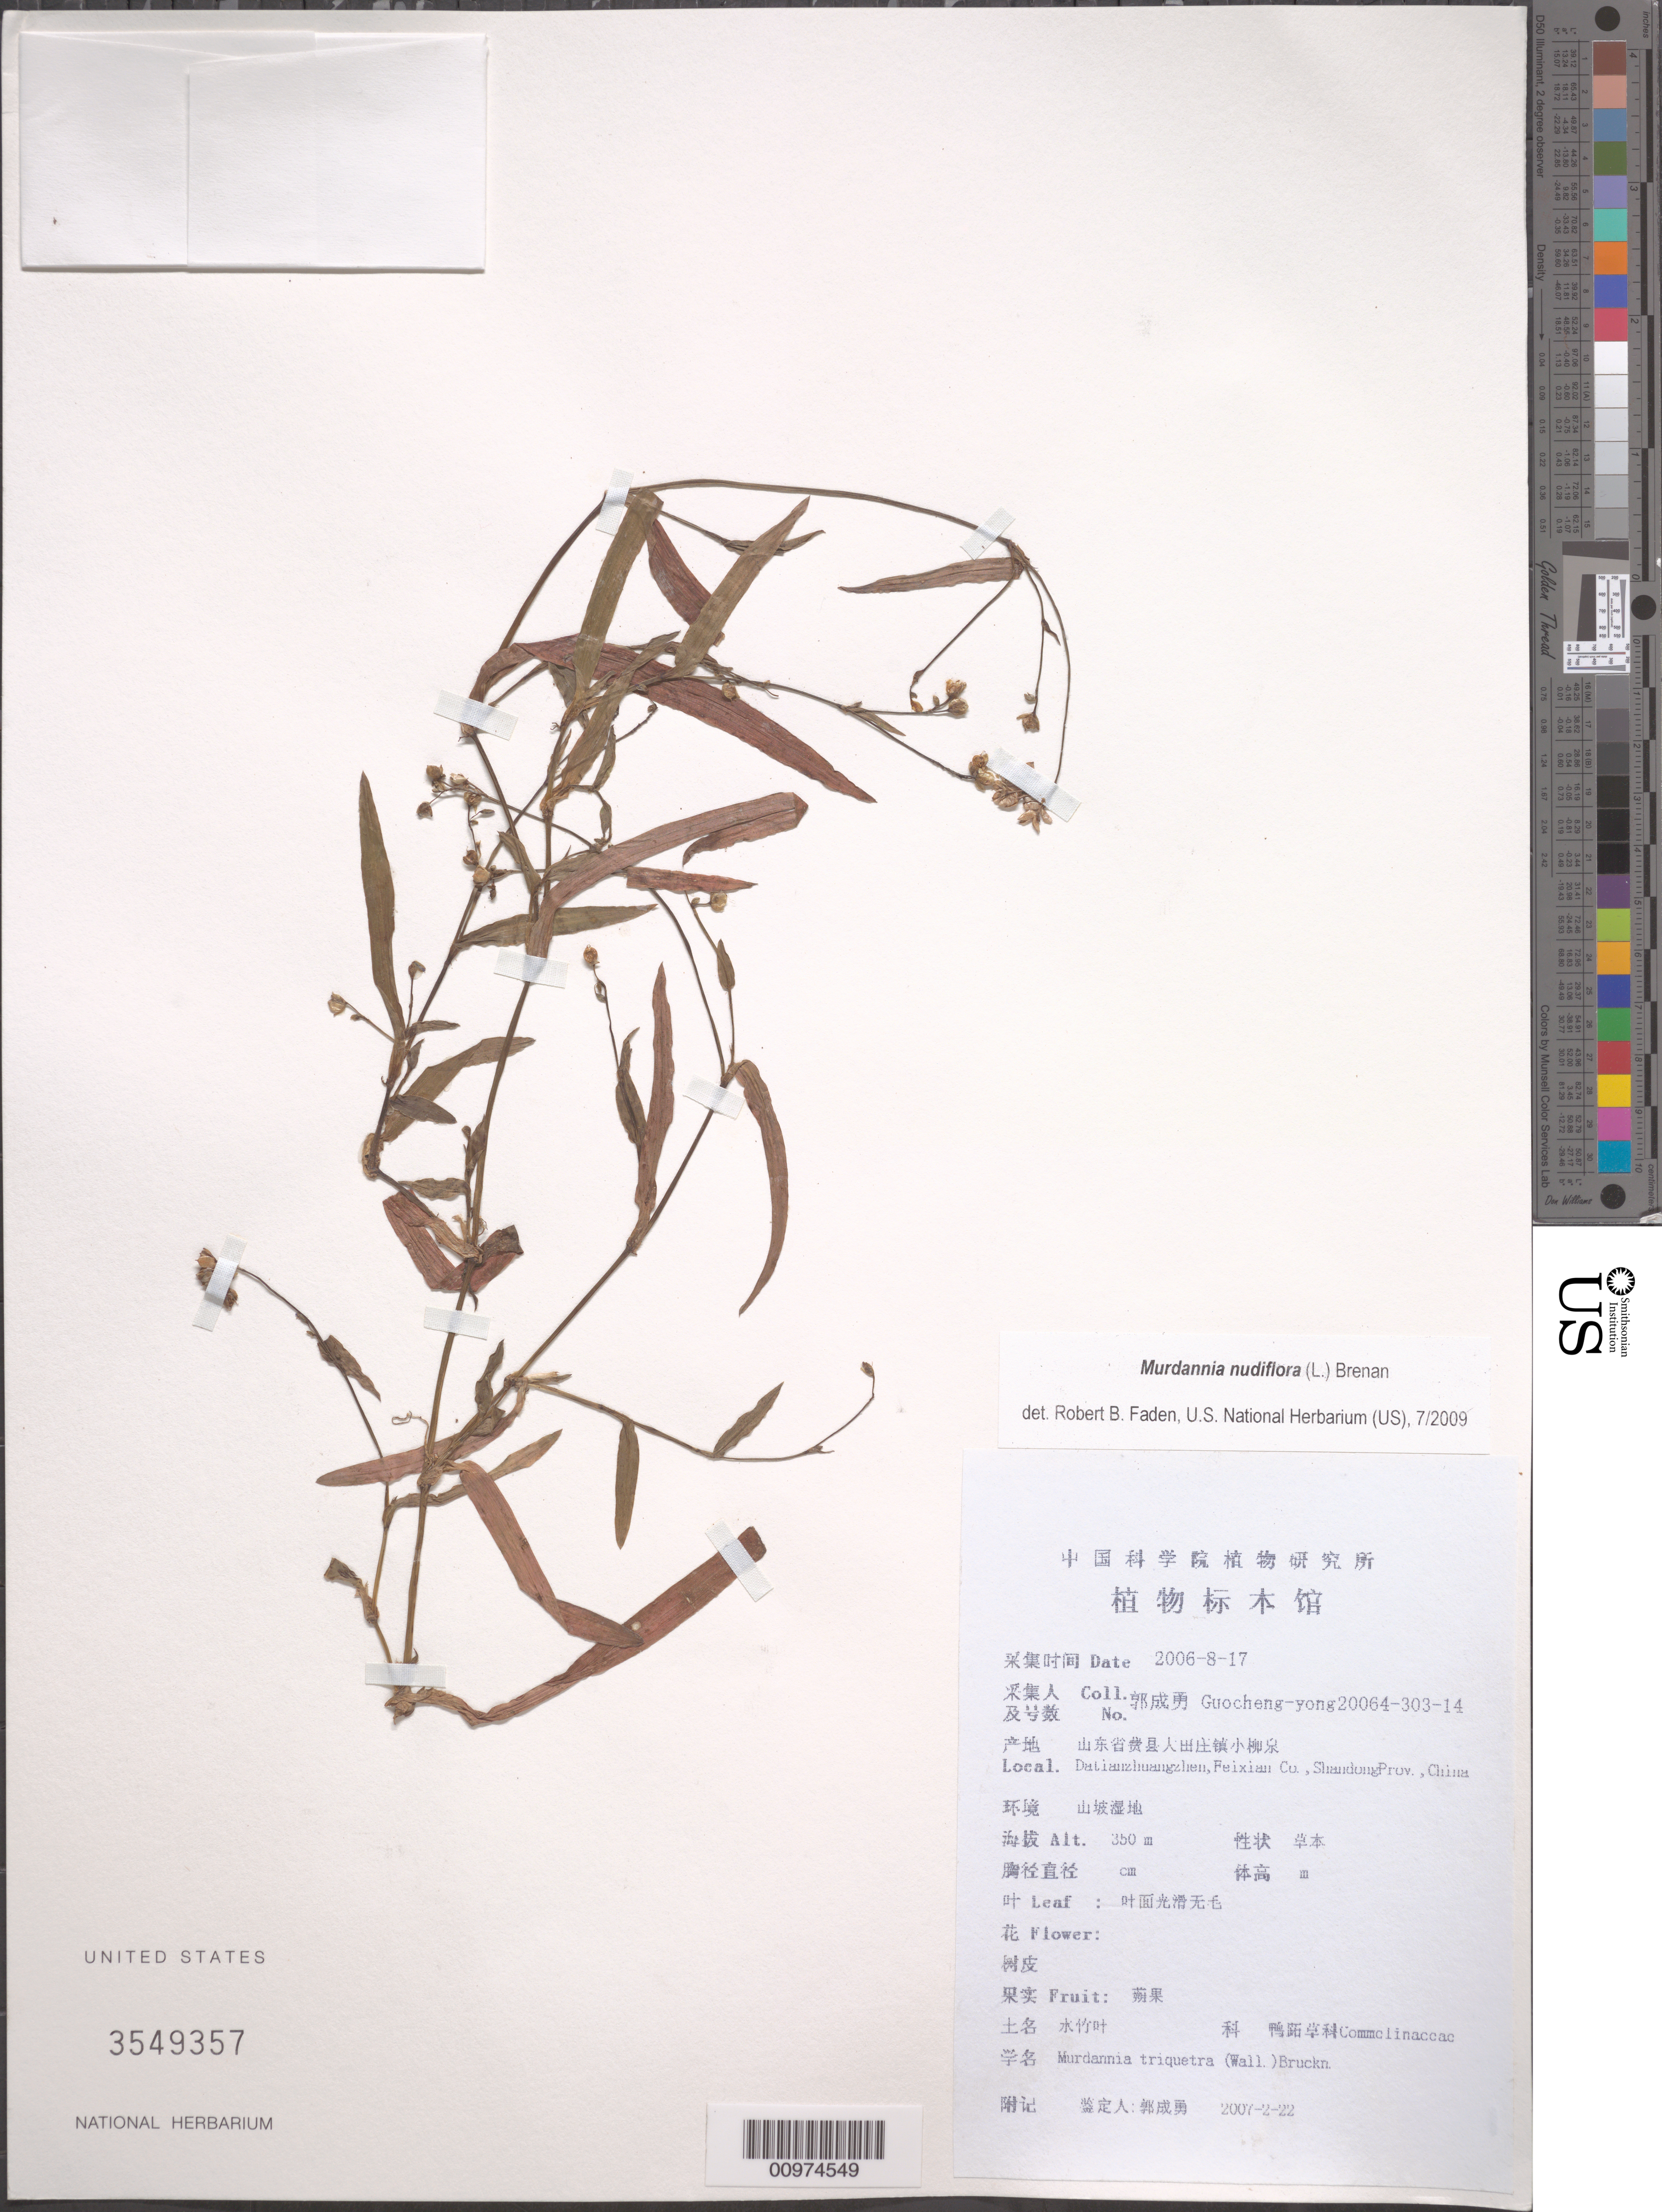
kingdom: Plantae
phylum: Tracheophyta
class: Liliopsida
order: Commelinales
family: Commelinaceae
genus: Murdannia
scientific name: Murdannia nudiflora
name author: (L.) Brenan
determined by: Faden, Robert B., (US), Smithsonian Institution - National Museum of Natural History (UNITED STATES)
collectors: Guo cheng-yong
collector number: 20064-303-14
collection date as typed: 17 Aug 2006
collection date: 2006-08-17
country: China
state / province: Shandong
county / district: Feixian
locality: Datianzhuangzhen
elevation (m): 350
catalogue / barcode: US 3549357